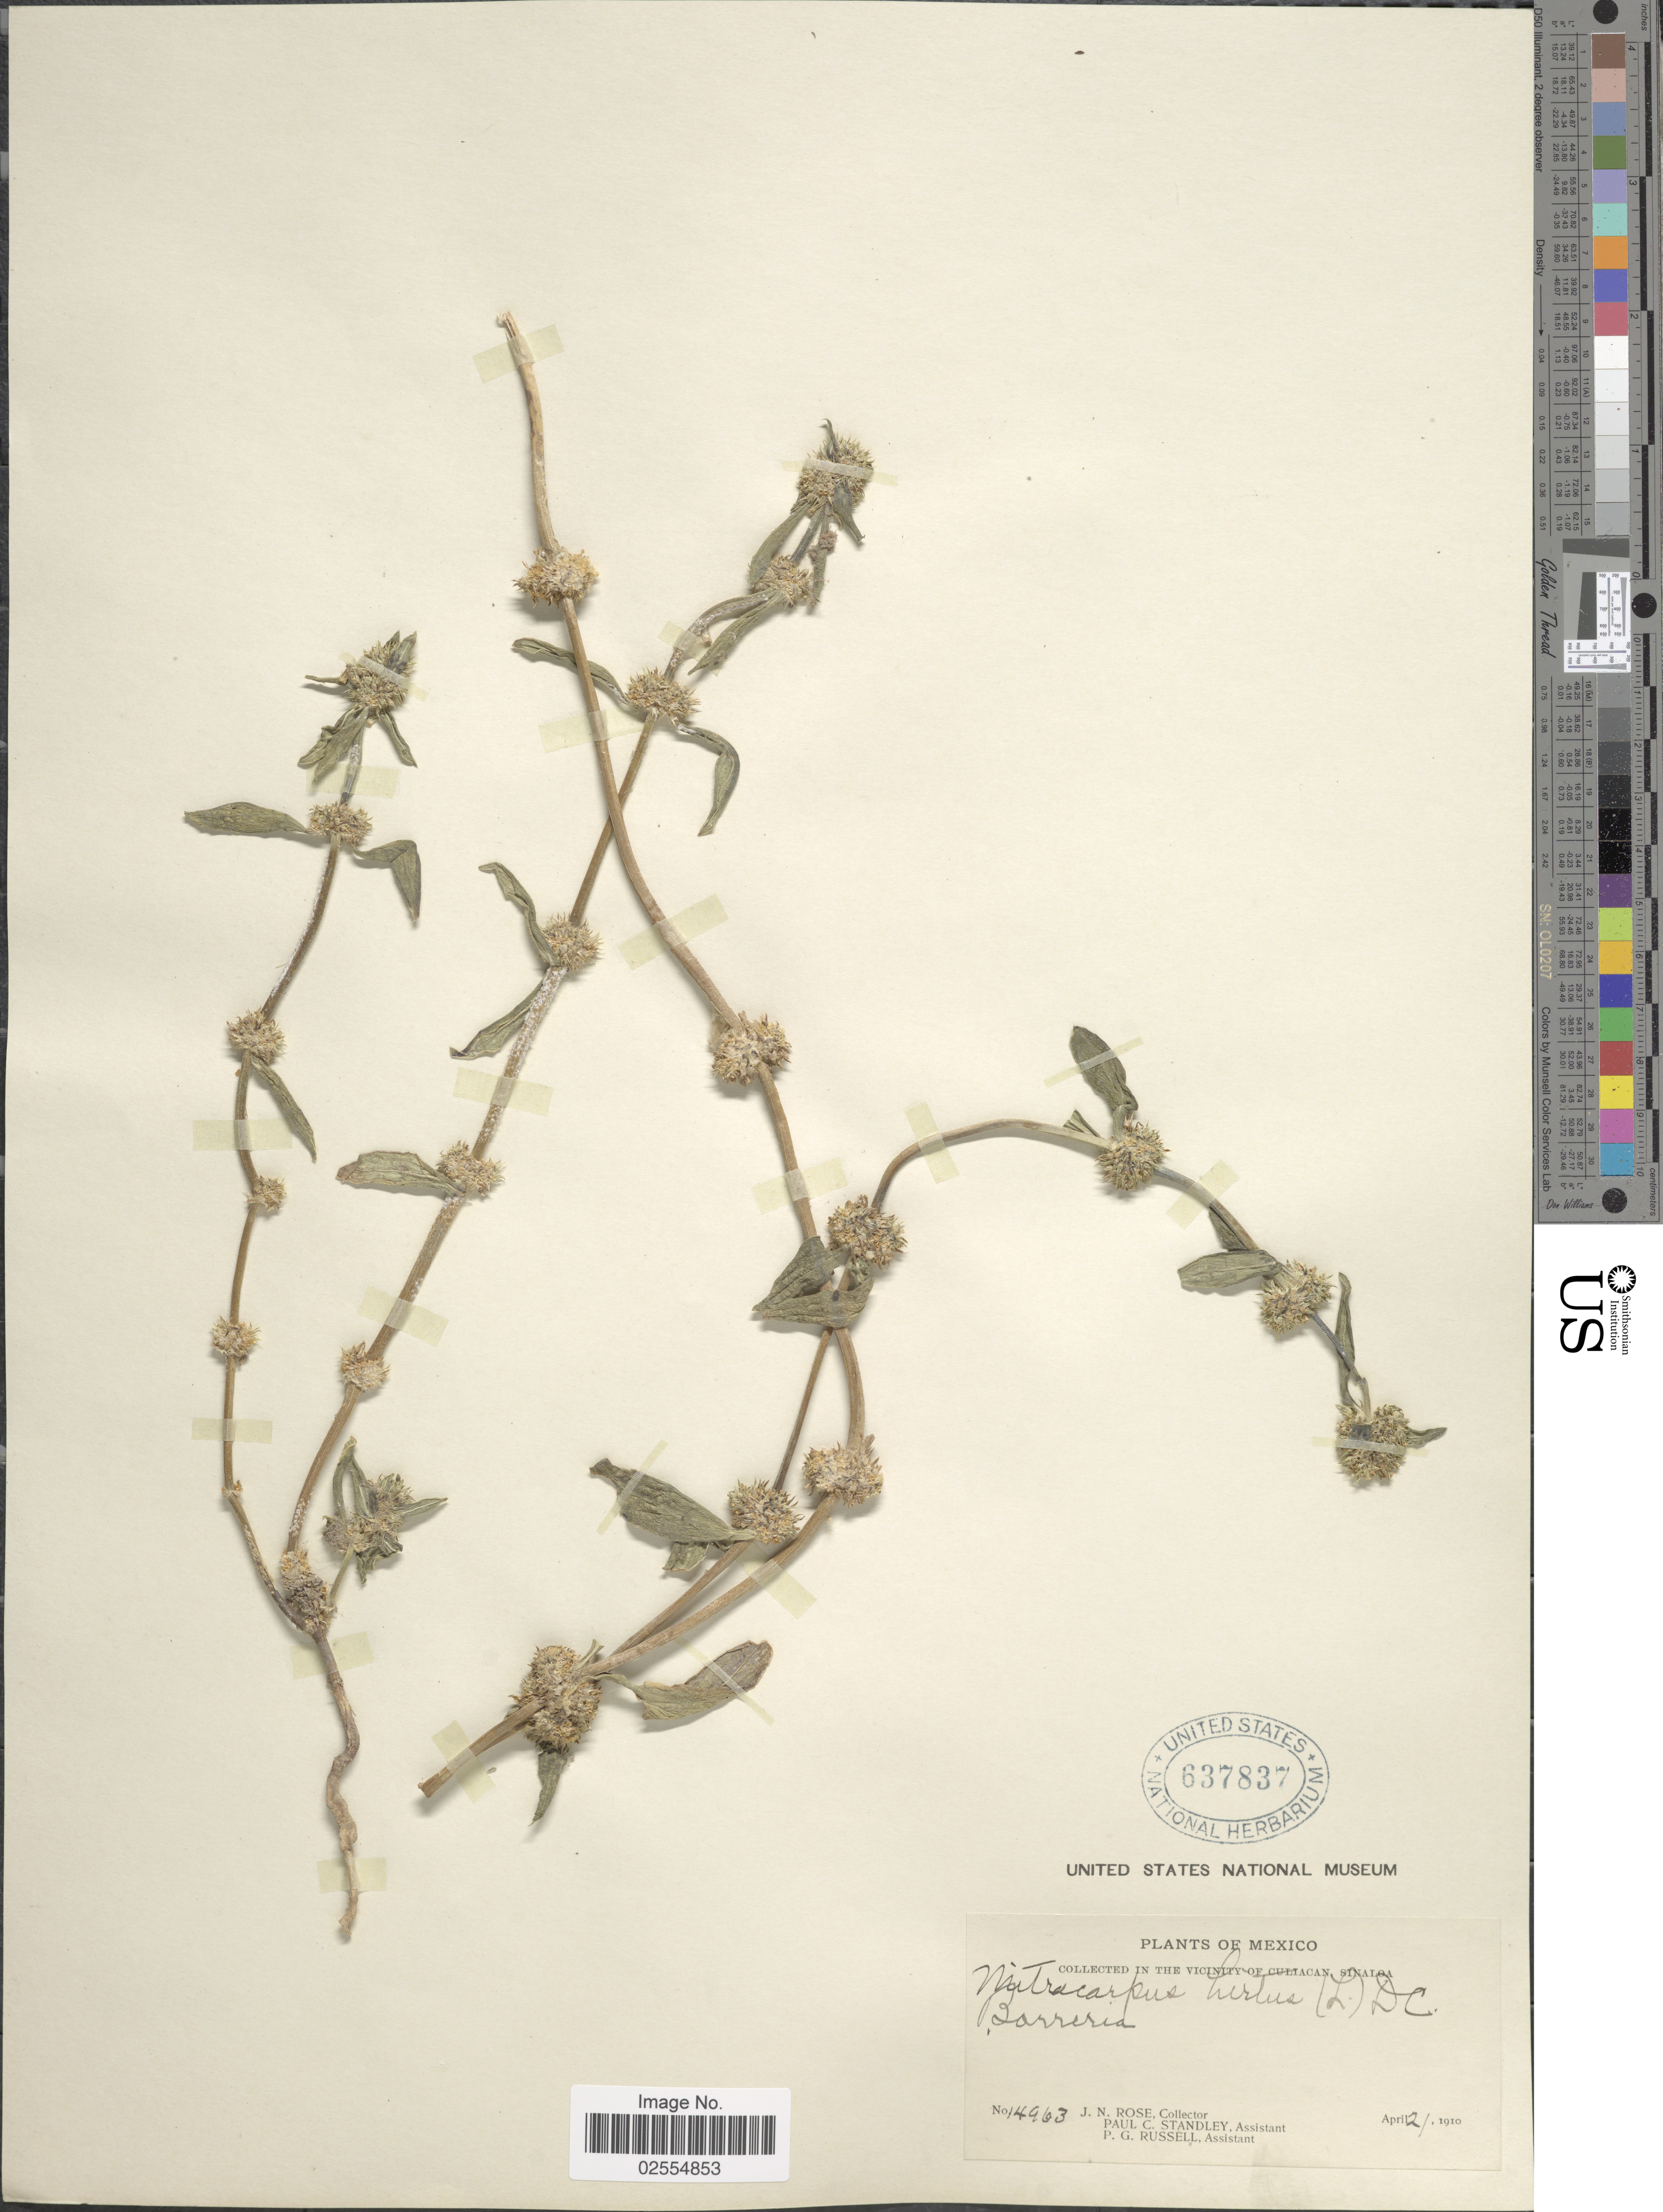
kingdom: Plantae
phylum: Tracheophyta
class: Magnoliopsida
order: Gentianales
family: Rubiaceae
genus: Mitracarpus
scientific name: Mitracarpus hirtus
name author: (L.) DC.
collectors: J. N. Rose, P. C. Standley & P. G. Russell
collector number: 14963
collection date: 1910-04-21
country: Mexico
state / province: Sinaloa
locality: Vicinity of Culiacan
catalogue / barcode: US 637837